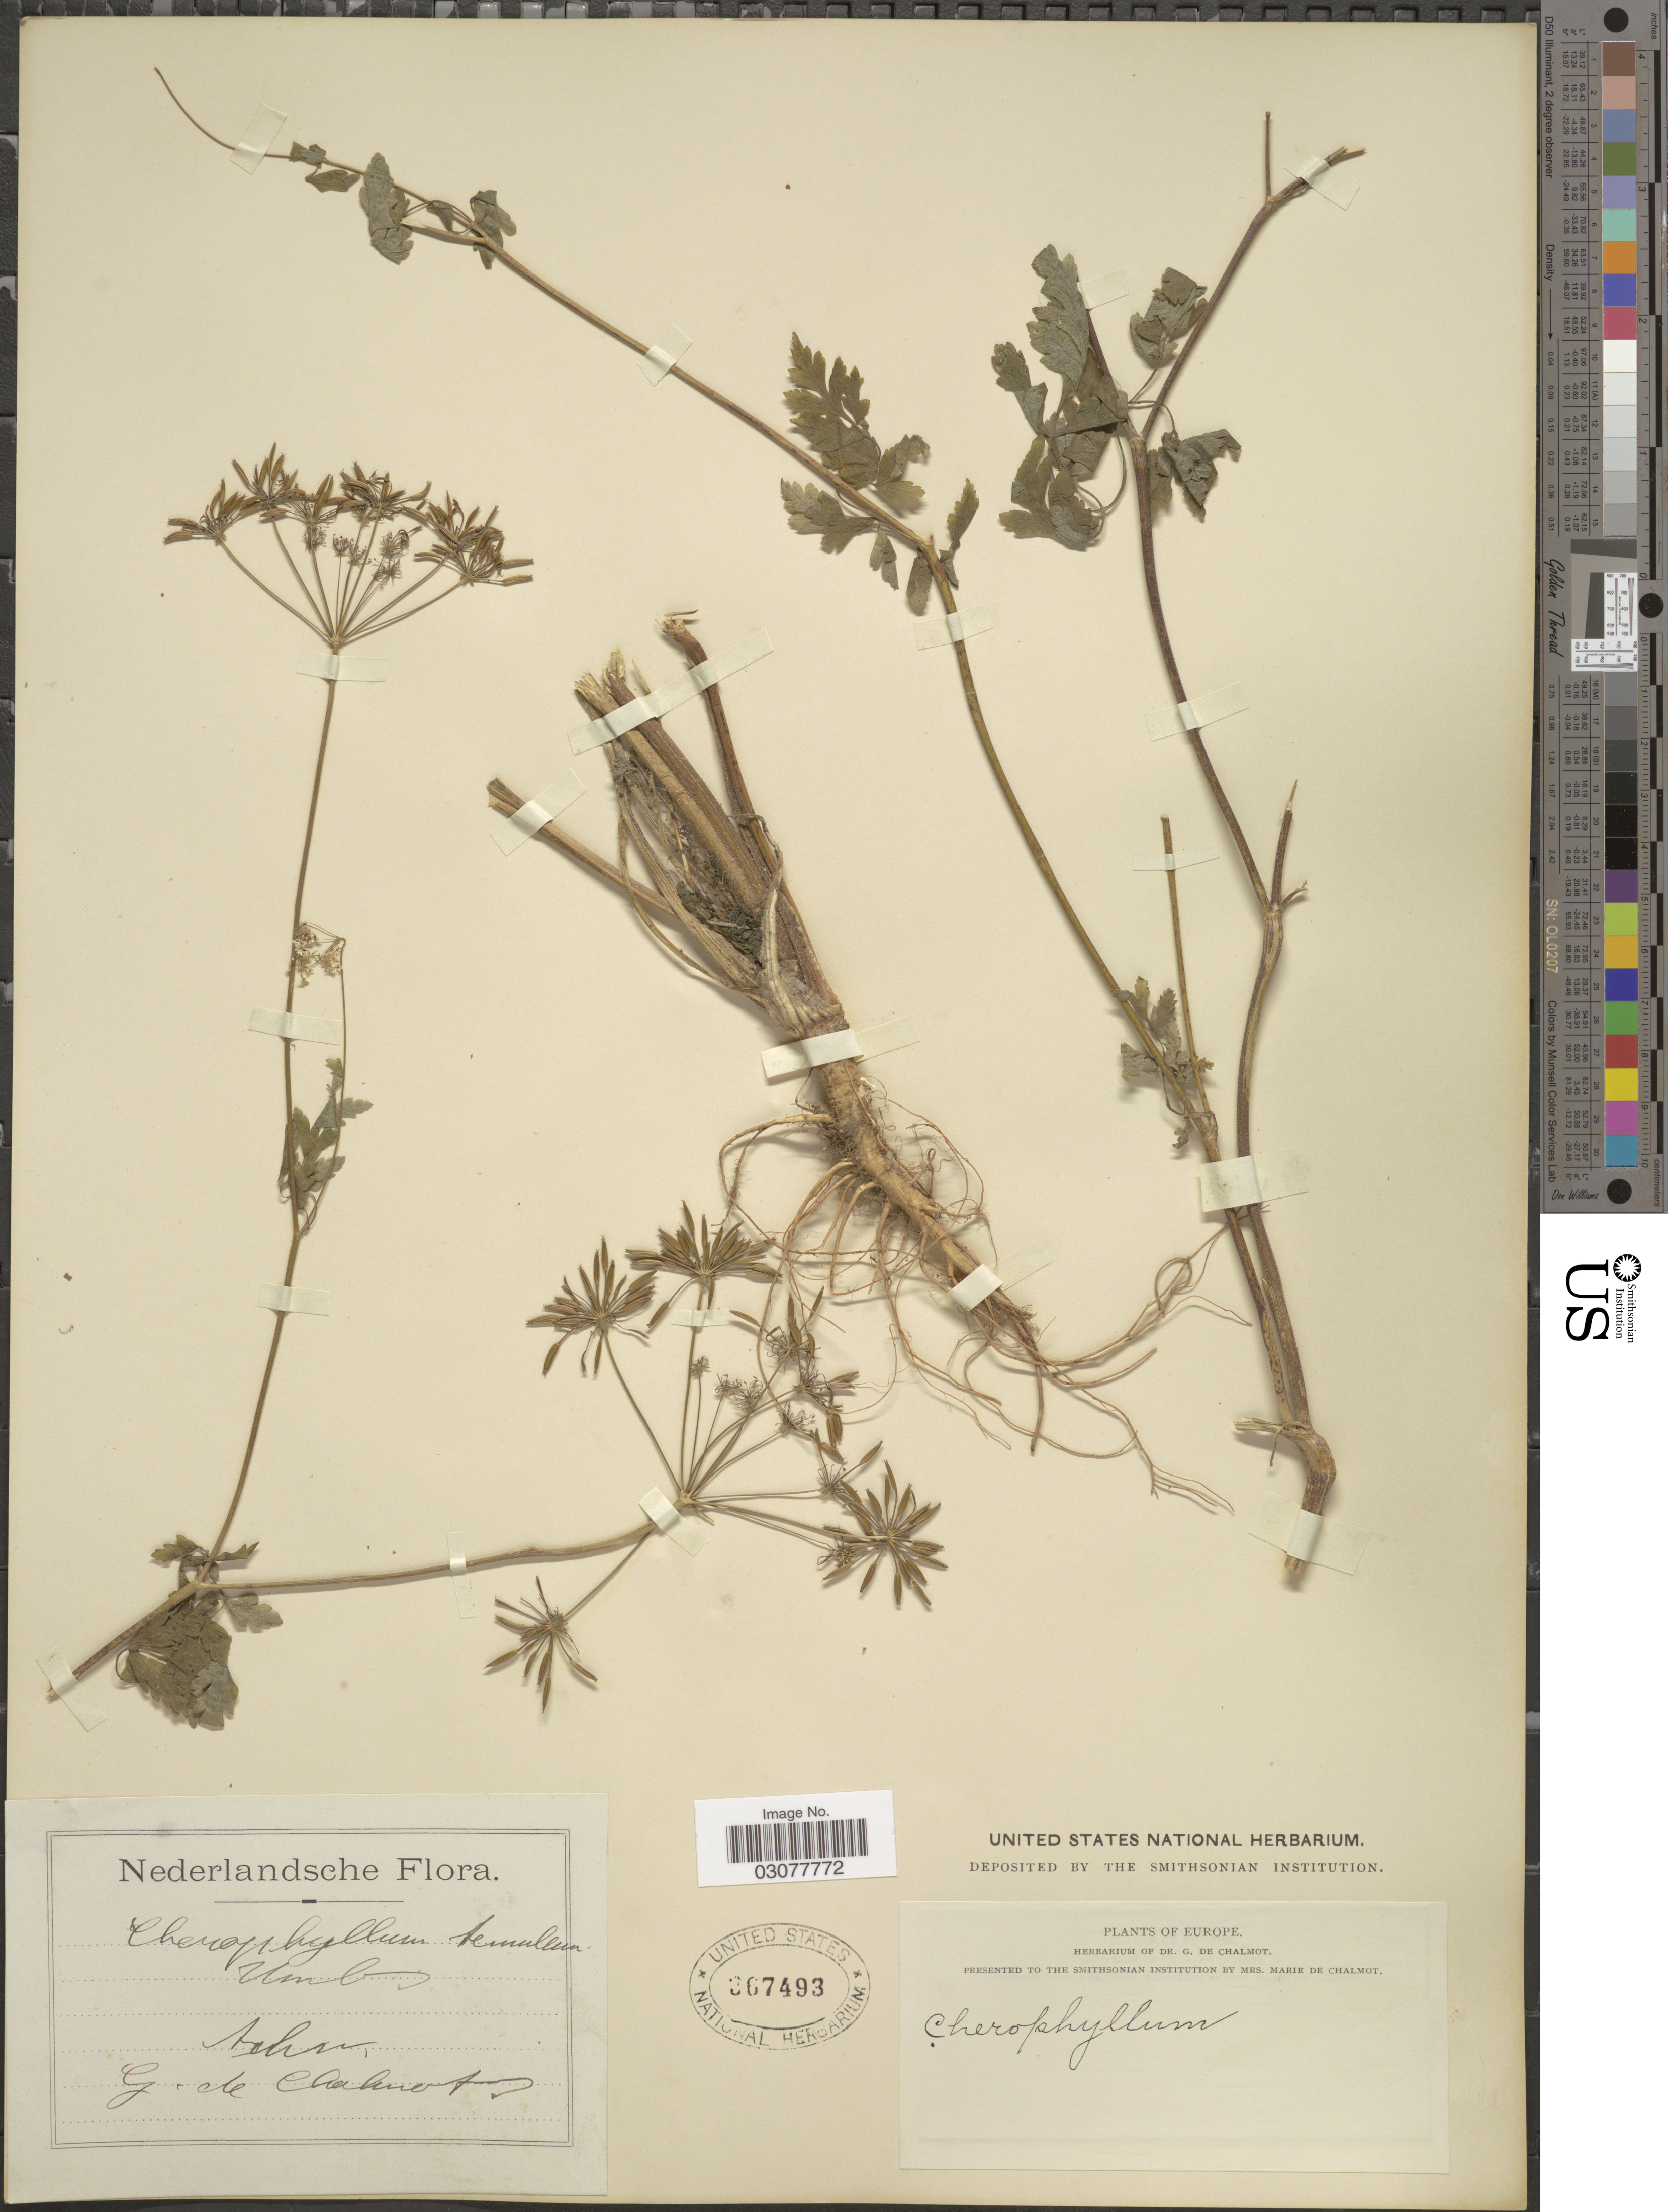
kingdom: Plantae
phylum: Tracheophyta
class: Magnoliopsida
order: Apiales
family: Apiaceae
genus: Chaerophyllum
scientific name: Chaerophyllum temulum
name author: L.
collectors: G. de Chalmot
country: Netherlands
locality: Achu [interpreted].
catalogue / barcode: US 367493